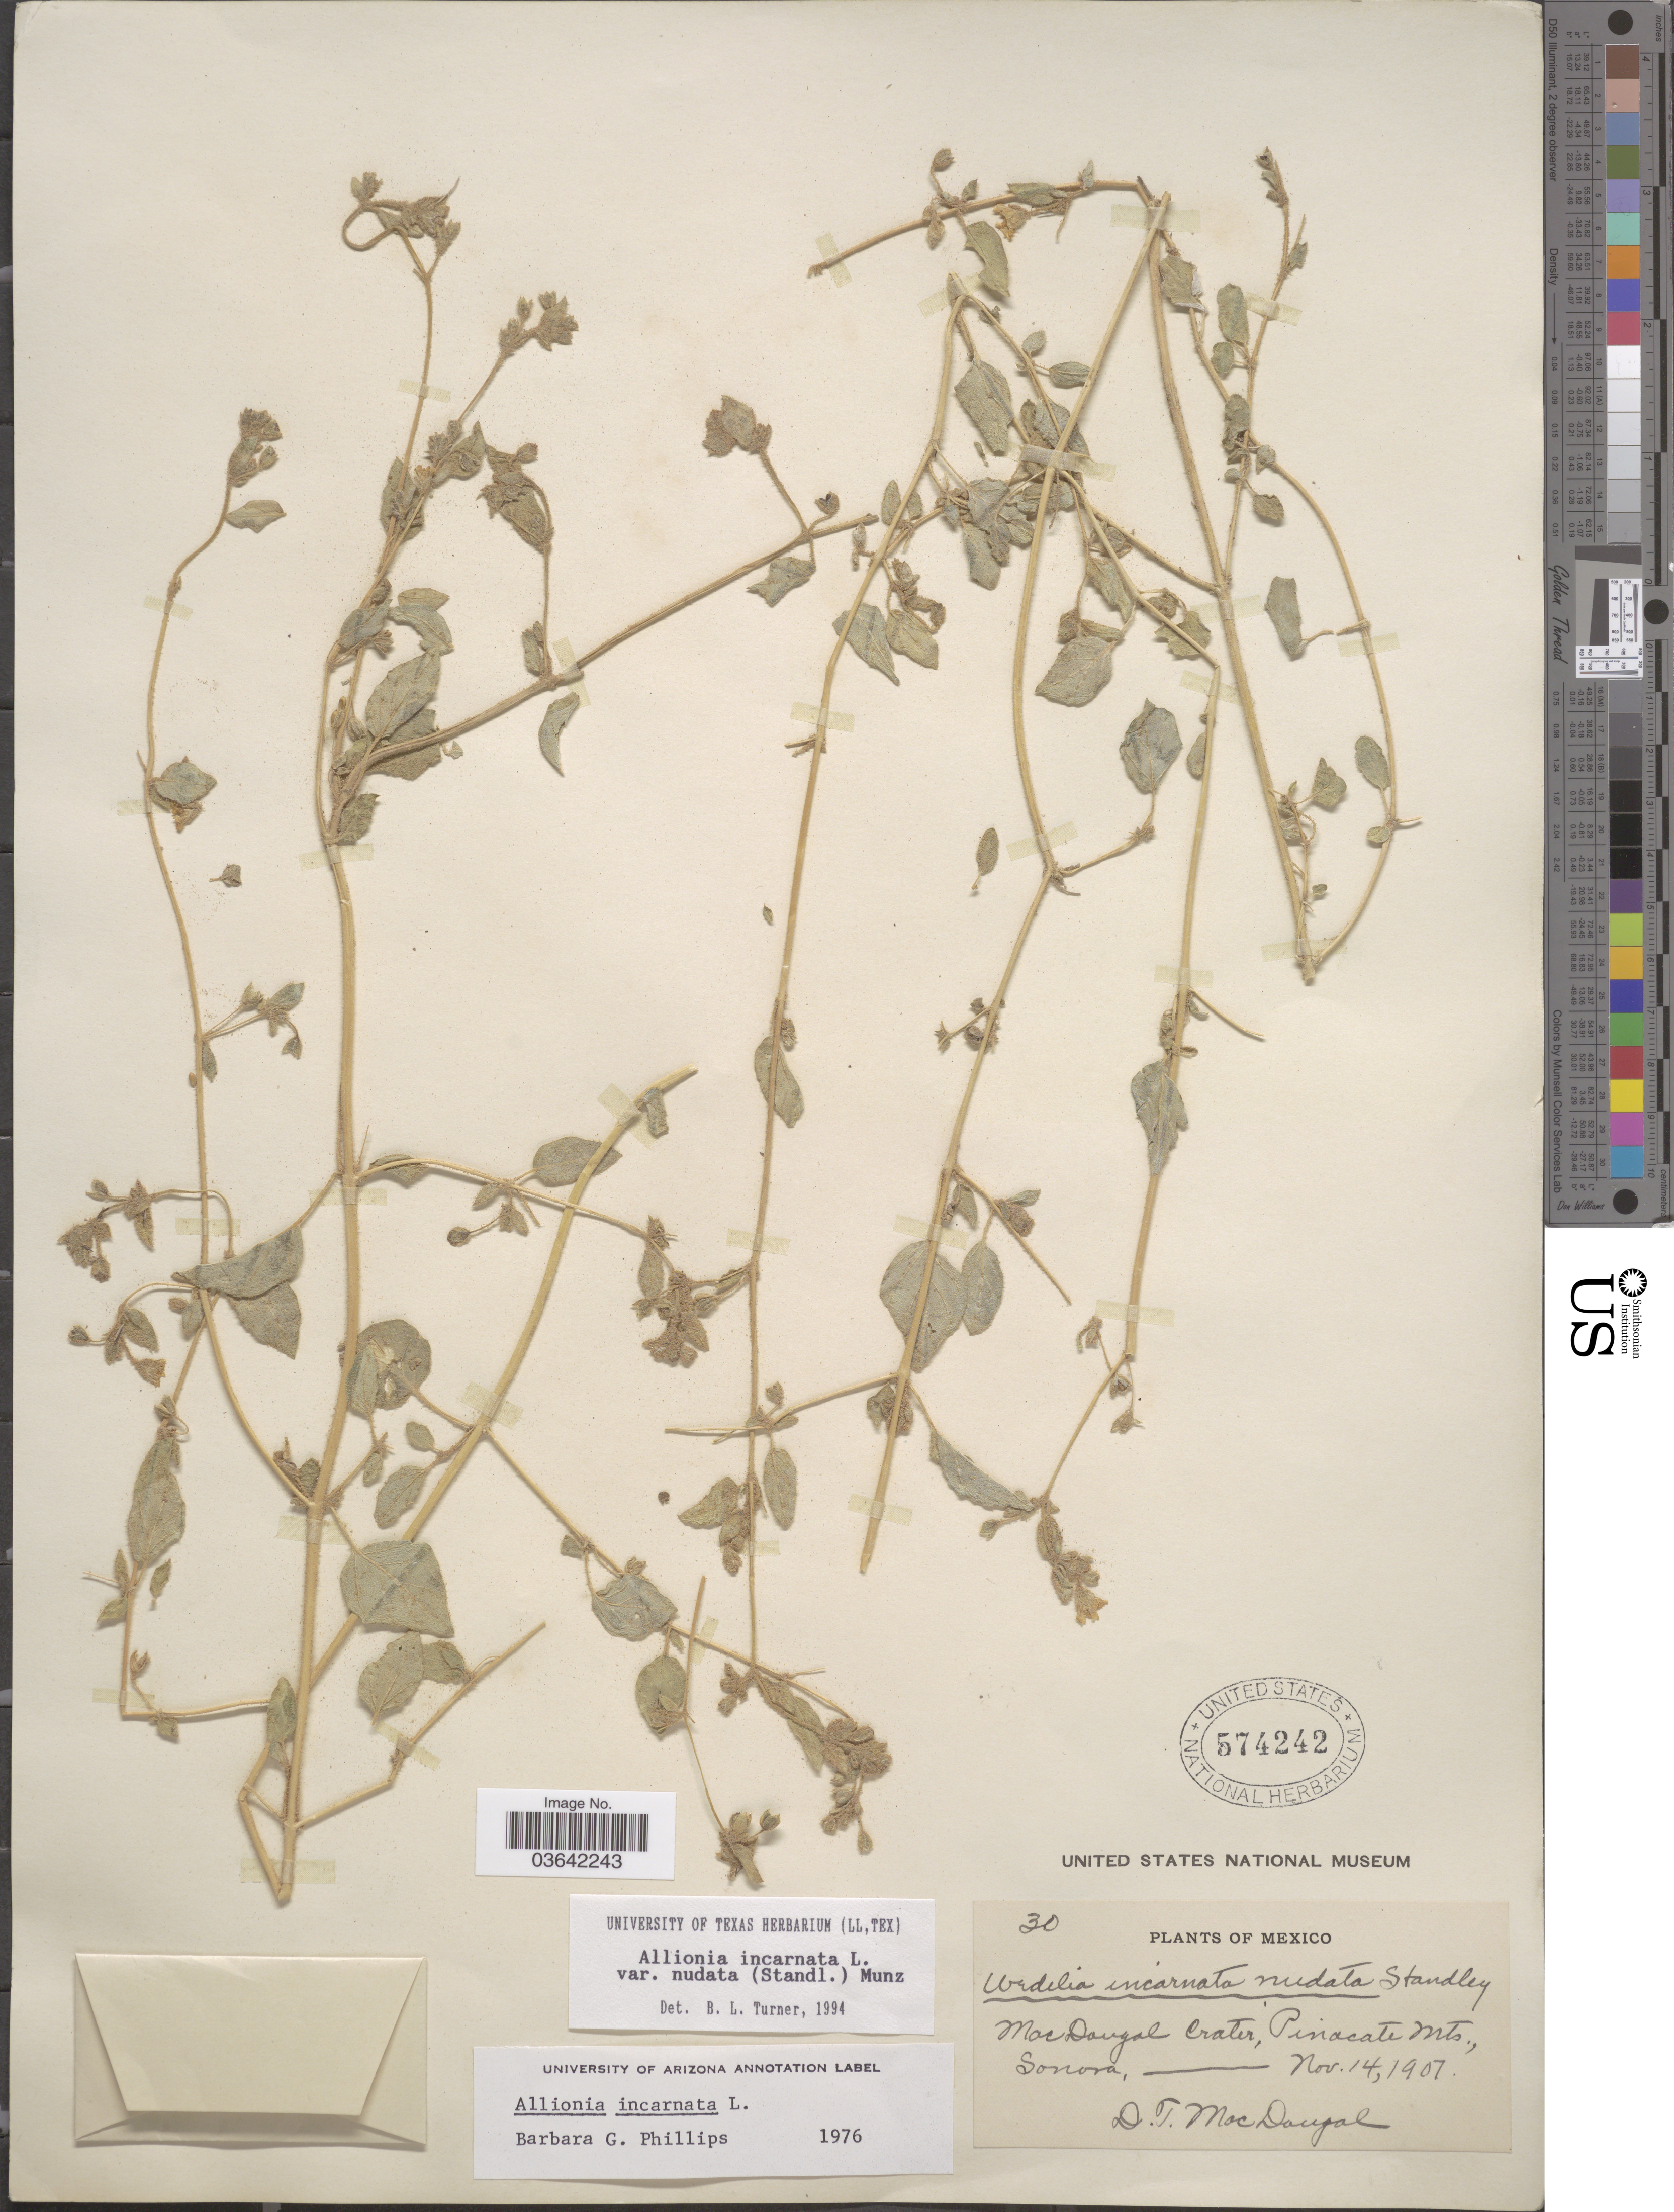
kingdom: Plantae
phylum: Tracheophyta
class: Magnoliopsida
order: Caryophyllales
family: Nyctaginaceae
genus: Allionia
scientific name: Allionia incarnata var. nudata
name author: (Standl.) Munz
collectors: D. T. MacDougal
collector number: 30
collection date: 1907-11-14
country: Mexico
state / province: Sonora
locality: Mac Dougal Crater, Pinacate Mts.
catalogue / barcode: US 574242